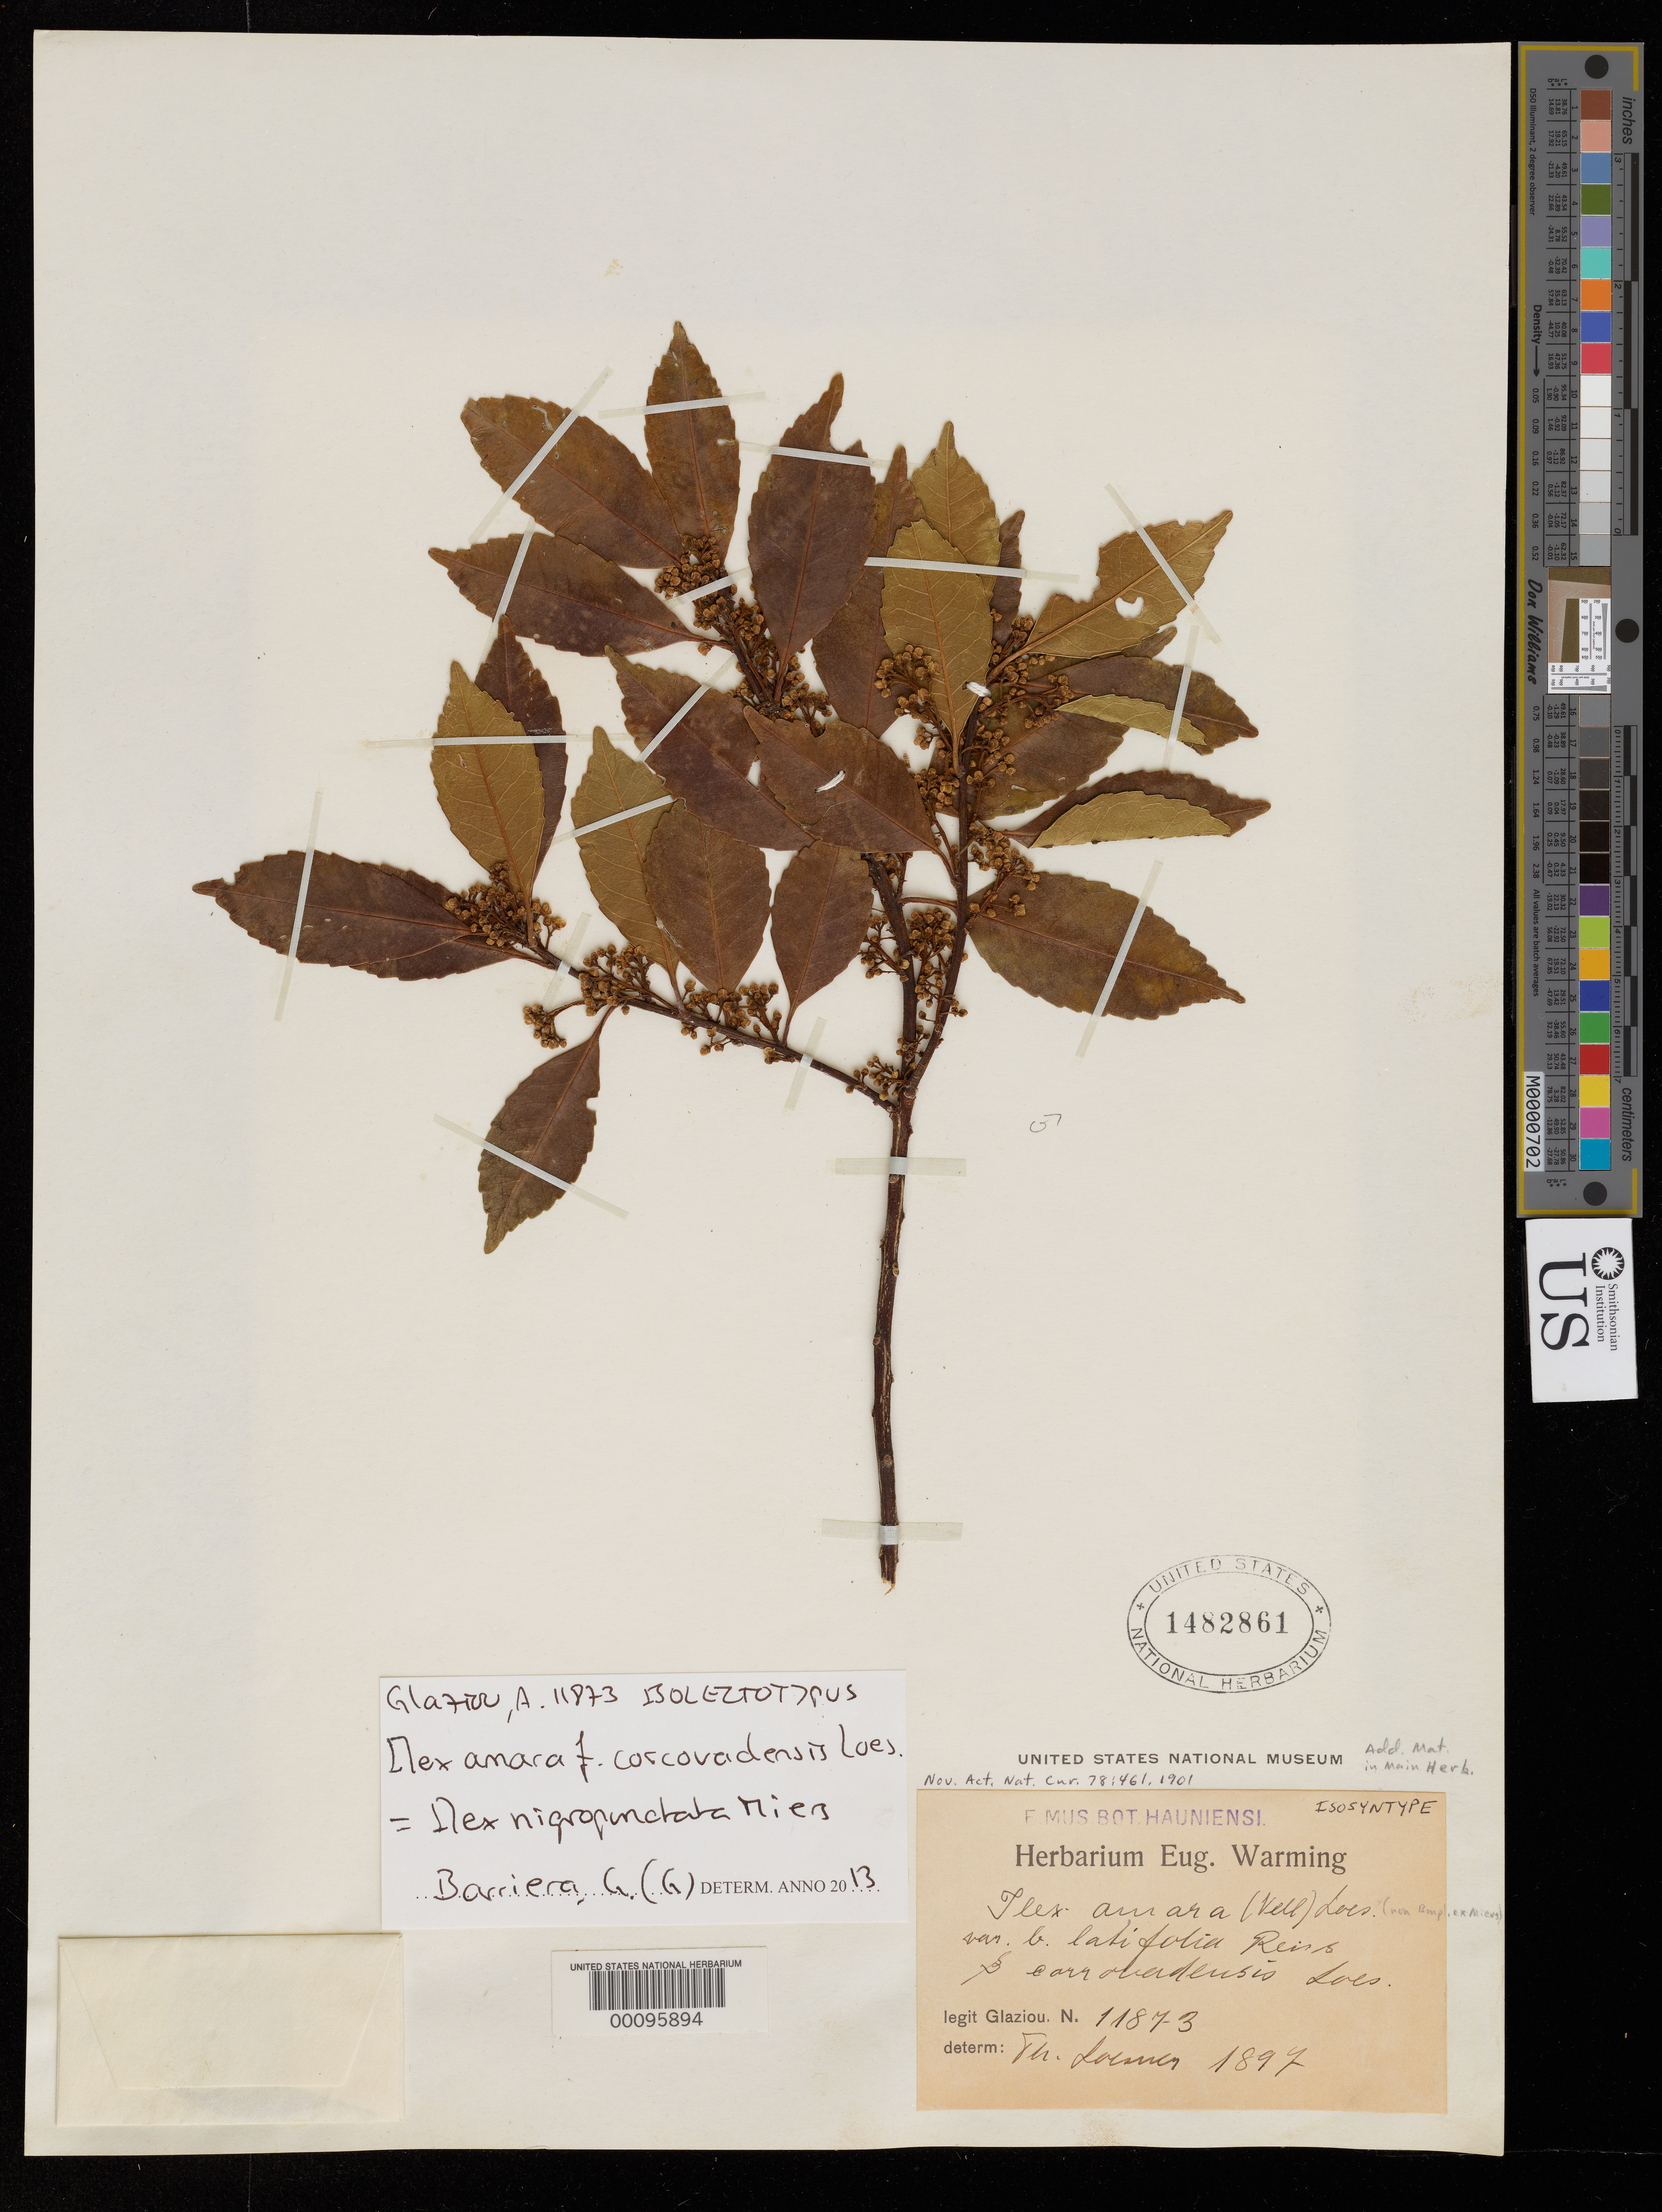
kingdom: Plantae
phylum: Tracheophyta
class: Magnoliopsida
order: Aquifoliales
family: Aquifoliaceae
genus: Ilex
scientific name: Ilex amara f. corcovadensis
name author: Loes.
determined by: Loesener, L. E. T.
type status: Isosyntype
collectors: A. F. M. Glaziou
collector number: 11873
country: Brazil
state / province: Rio de Janeiro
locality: Monte summo Corcovado.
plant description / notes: Sheet label note from Barriera (det. 2013): Isolectotype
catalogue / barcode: US 1482861